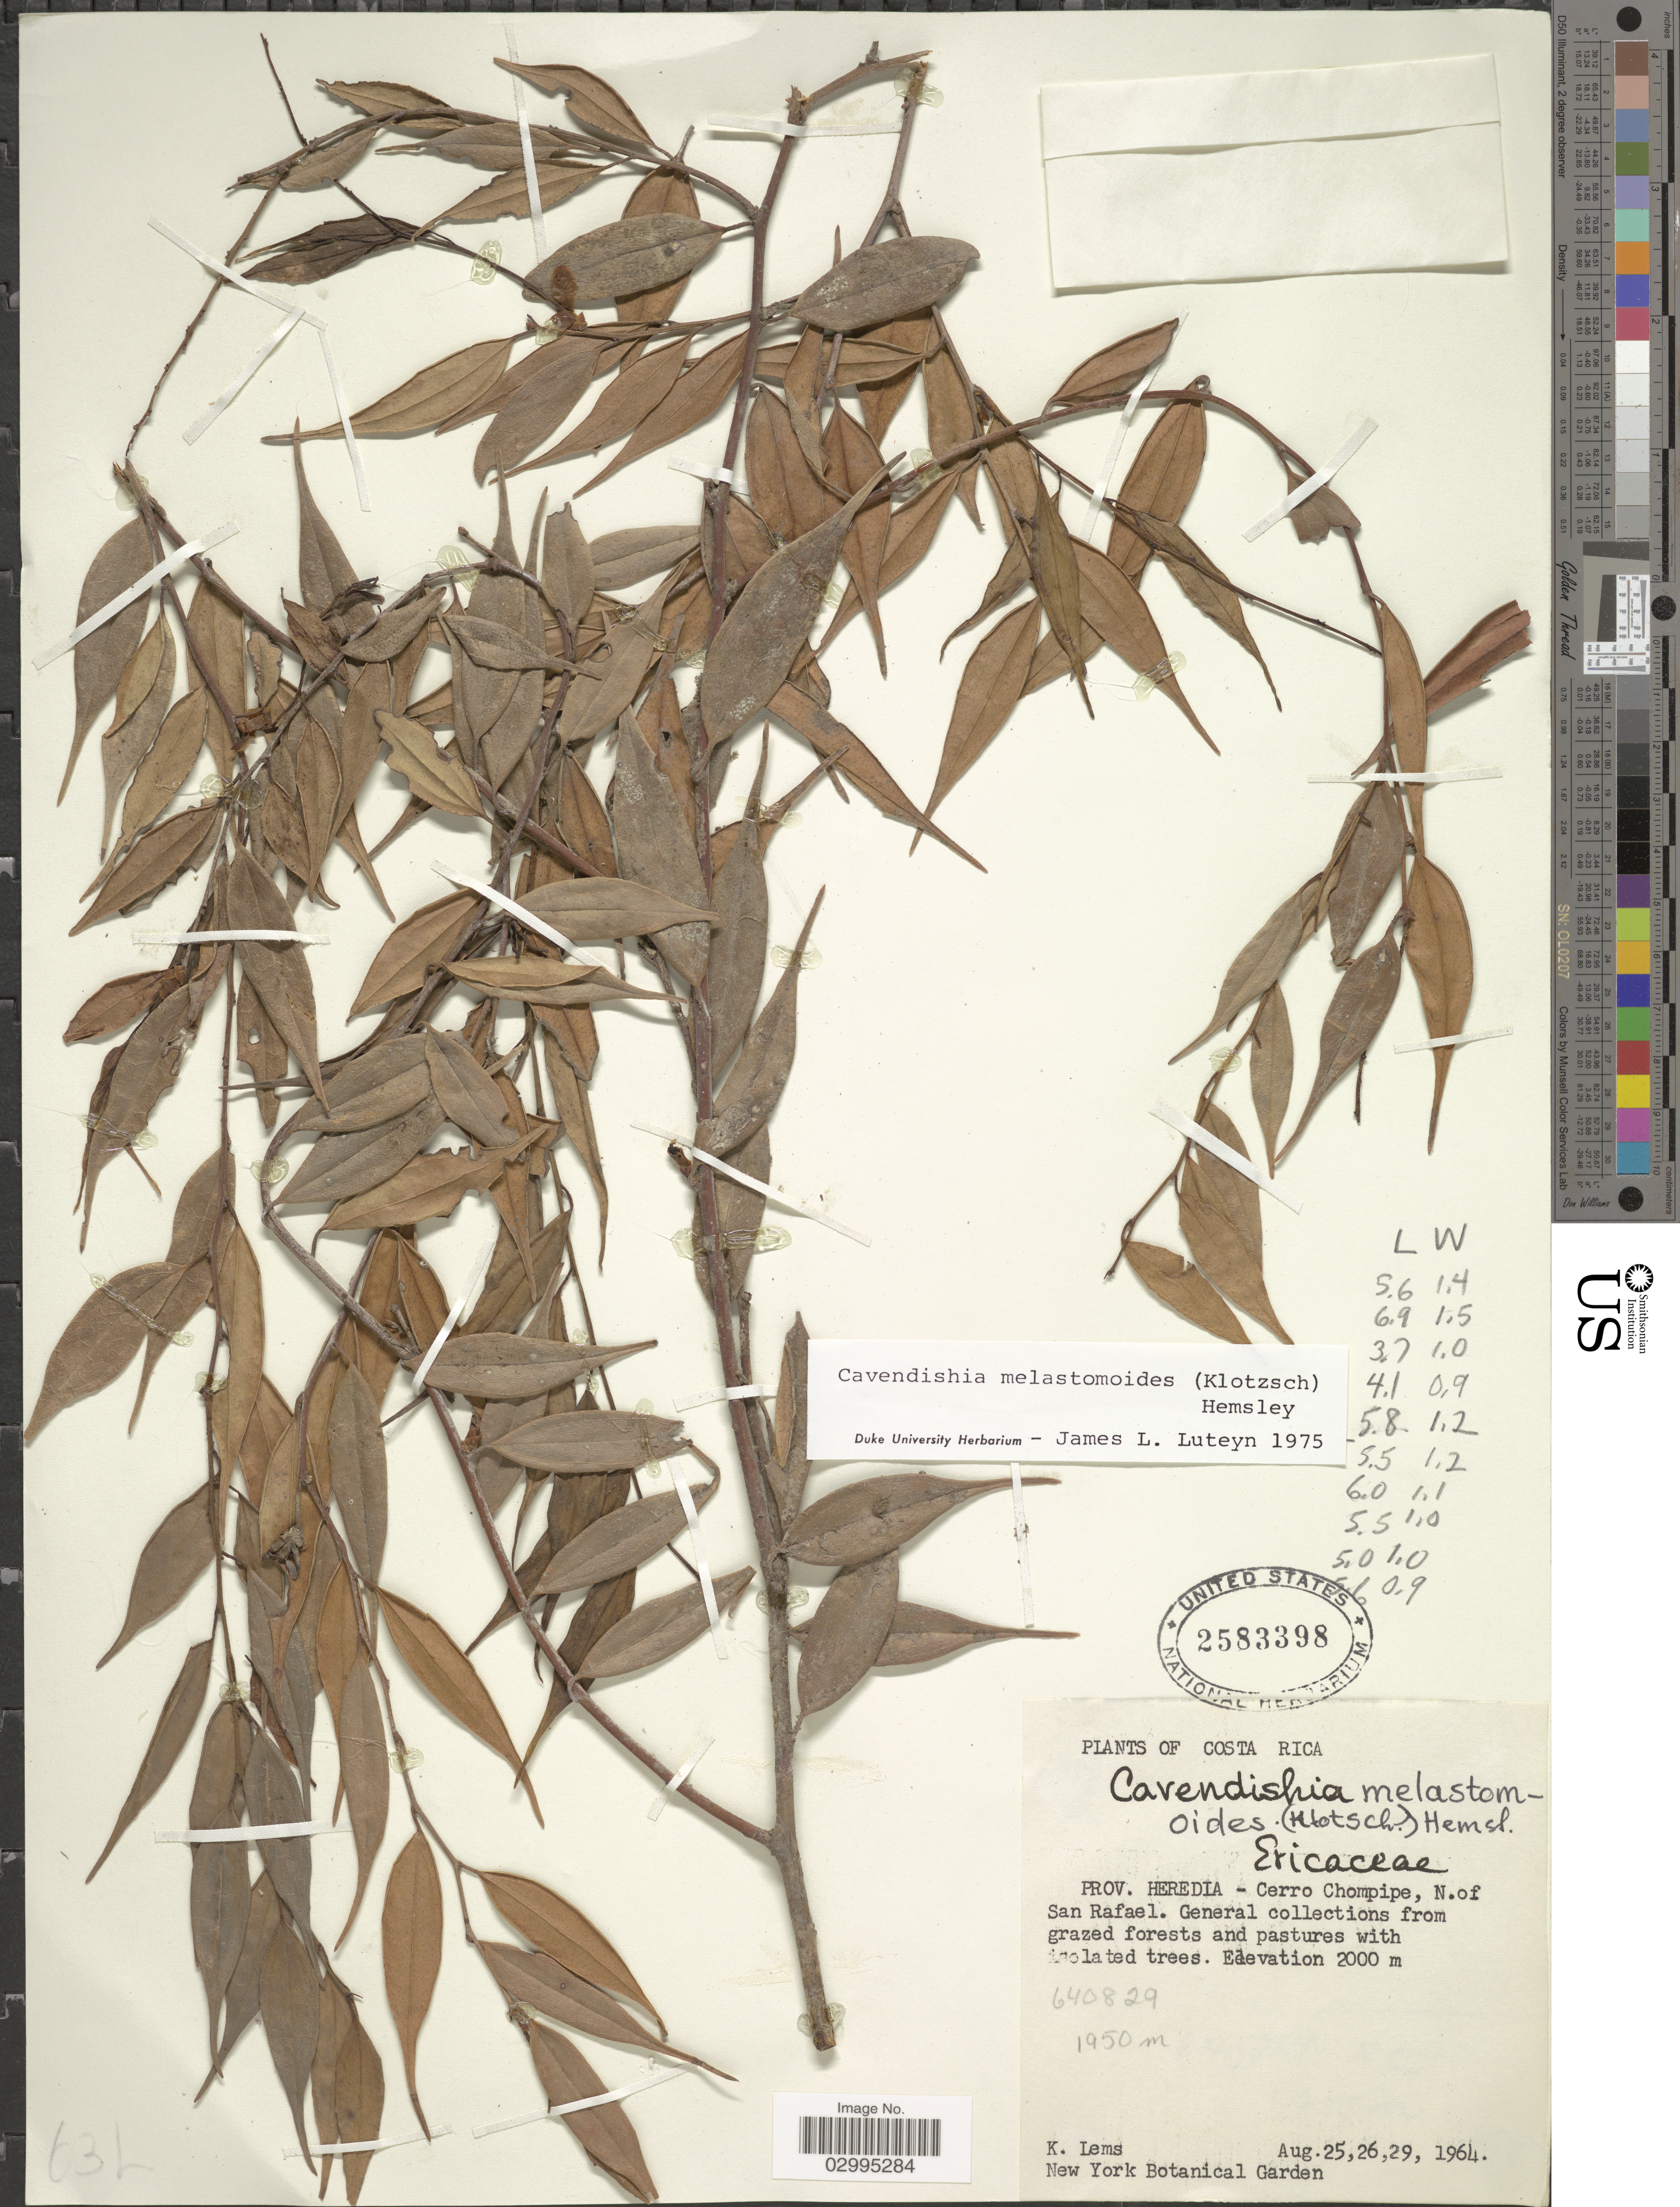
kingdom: Plantae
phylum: Tracheophyta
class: Magnoliopsida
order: Ericales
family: Ericaceae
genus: Cavendishia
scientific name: Cavendishia melastomoides var. melastomoides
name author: (Klotzsch) Hemsl.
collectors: K. Lems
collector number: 640829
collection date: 1964-08-25/1964-08-29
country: Costa Rica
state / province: Heredia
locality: Cerro Chompipe, N. of San Rafael.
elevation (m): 1950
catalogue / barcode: US 2583398